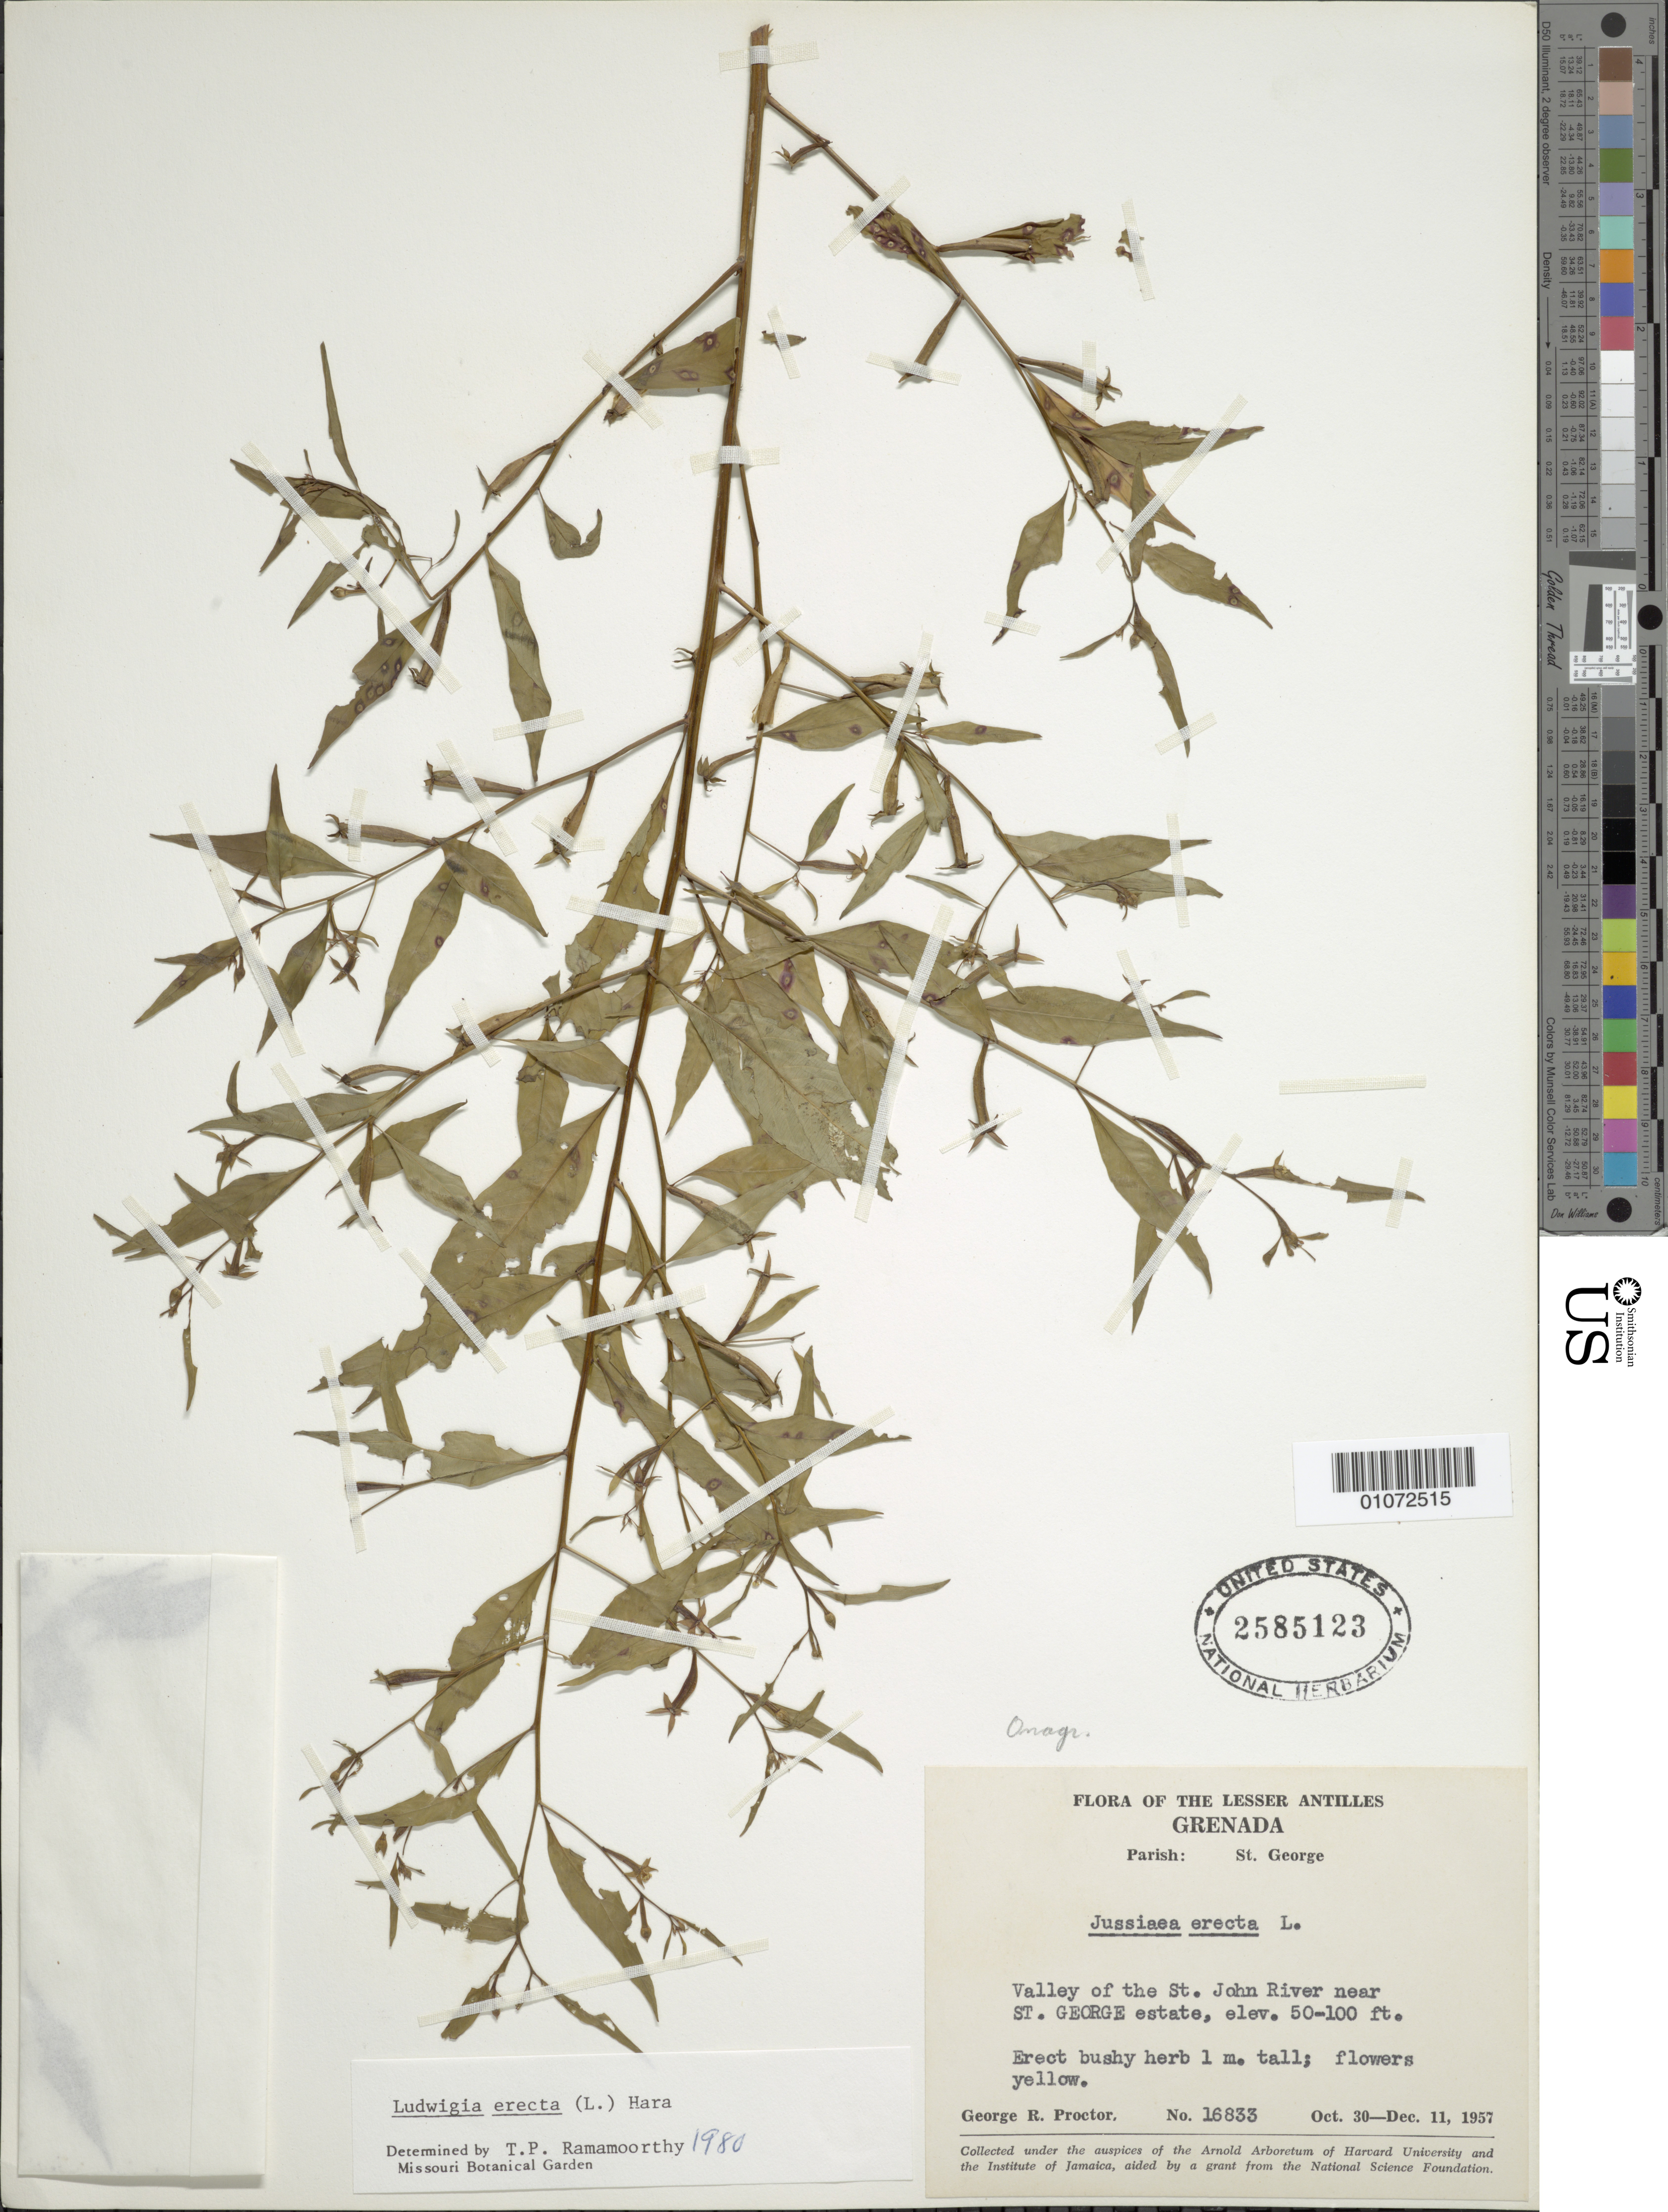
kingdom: Plantae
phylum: Tracheophyta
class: Magnoliopsida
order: Myrtales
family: Onagraceae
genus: Ludwigia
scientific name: Ludwigia erecta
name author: (L.) H. Hara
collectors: G. R. Proctor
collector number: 16833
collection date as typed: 30 Oct 1957 to 11 Dec 1957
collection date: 1957-10-30/1957-12-11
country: Grenada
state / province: Saint George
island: Grenada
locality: Valley of the St. John river near St. George estate.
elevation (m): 15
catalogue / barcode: US 2585123